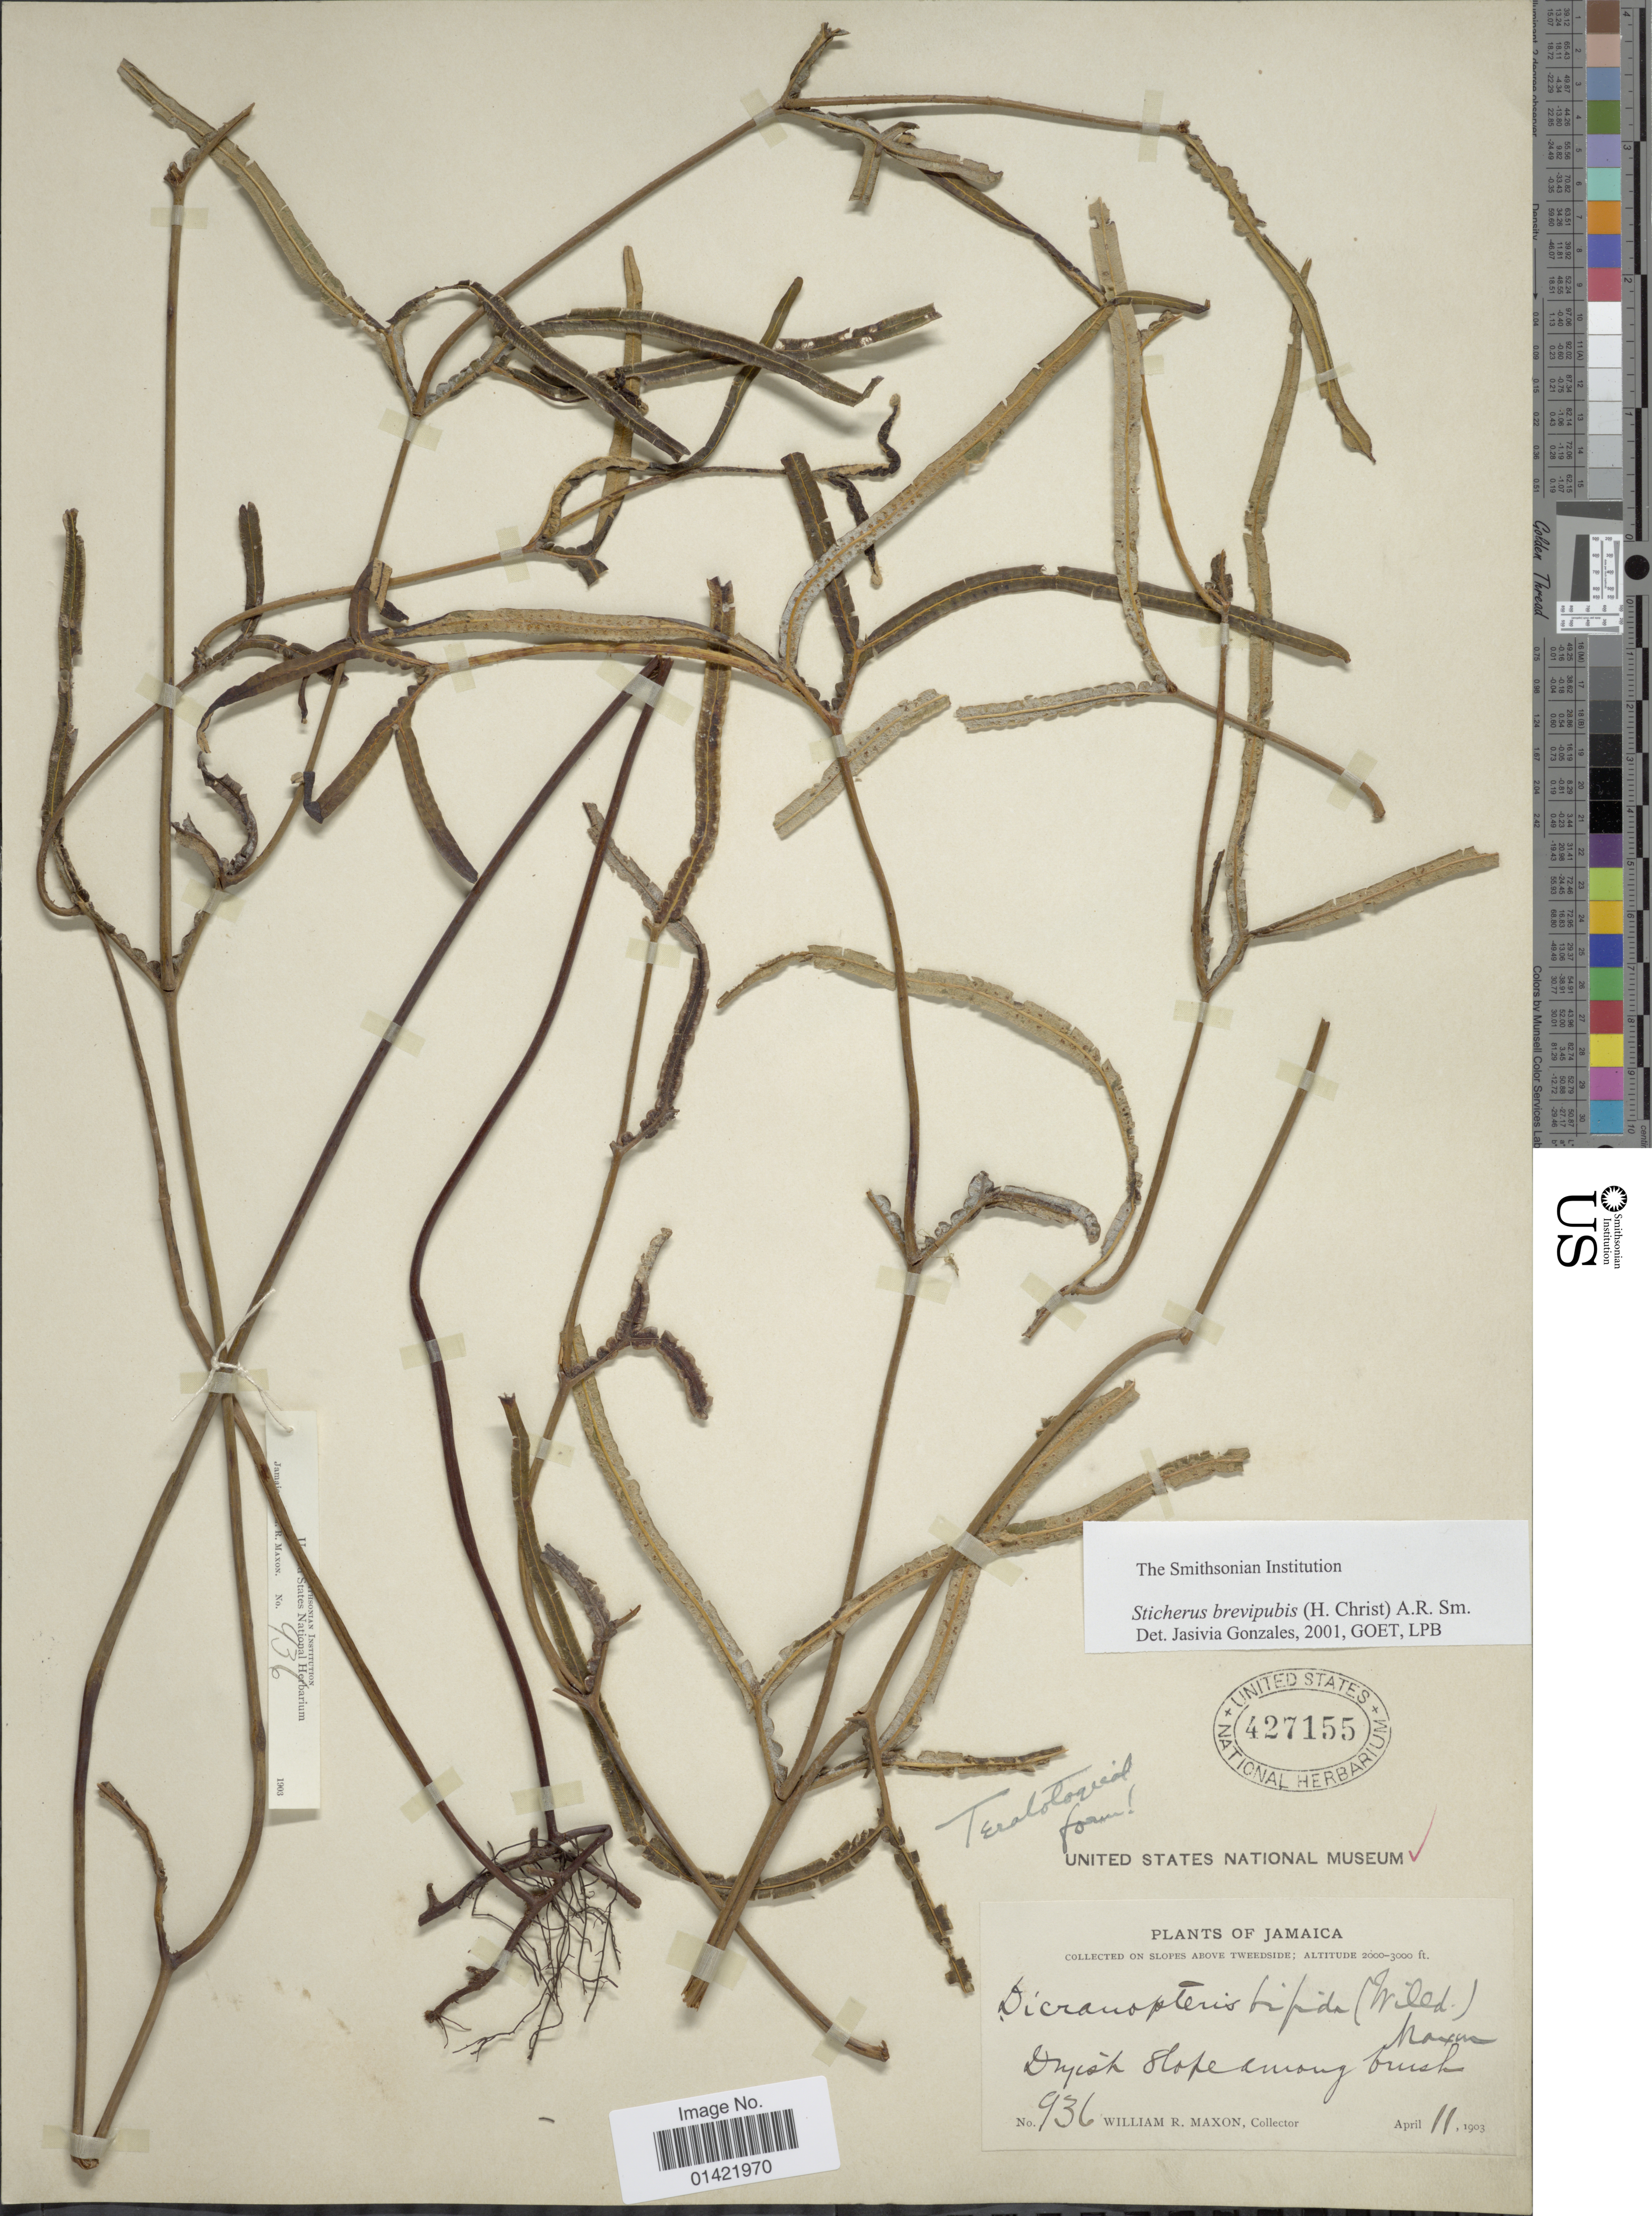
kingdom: Plantae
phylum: Tracheophyta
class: Polypodiopsida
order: Gleicheniales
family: Gleicheniaceae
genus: Sticherus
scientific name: Sticherus fulvus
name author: (Desv.) Ching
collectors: W. R. Maxon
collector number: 936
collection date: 1903-04-11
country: Jamaica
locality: On slopes above Tweedside.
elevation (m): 610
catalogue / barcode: US 427155